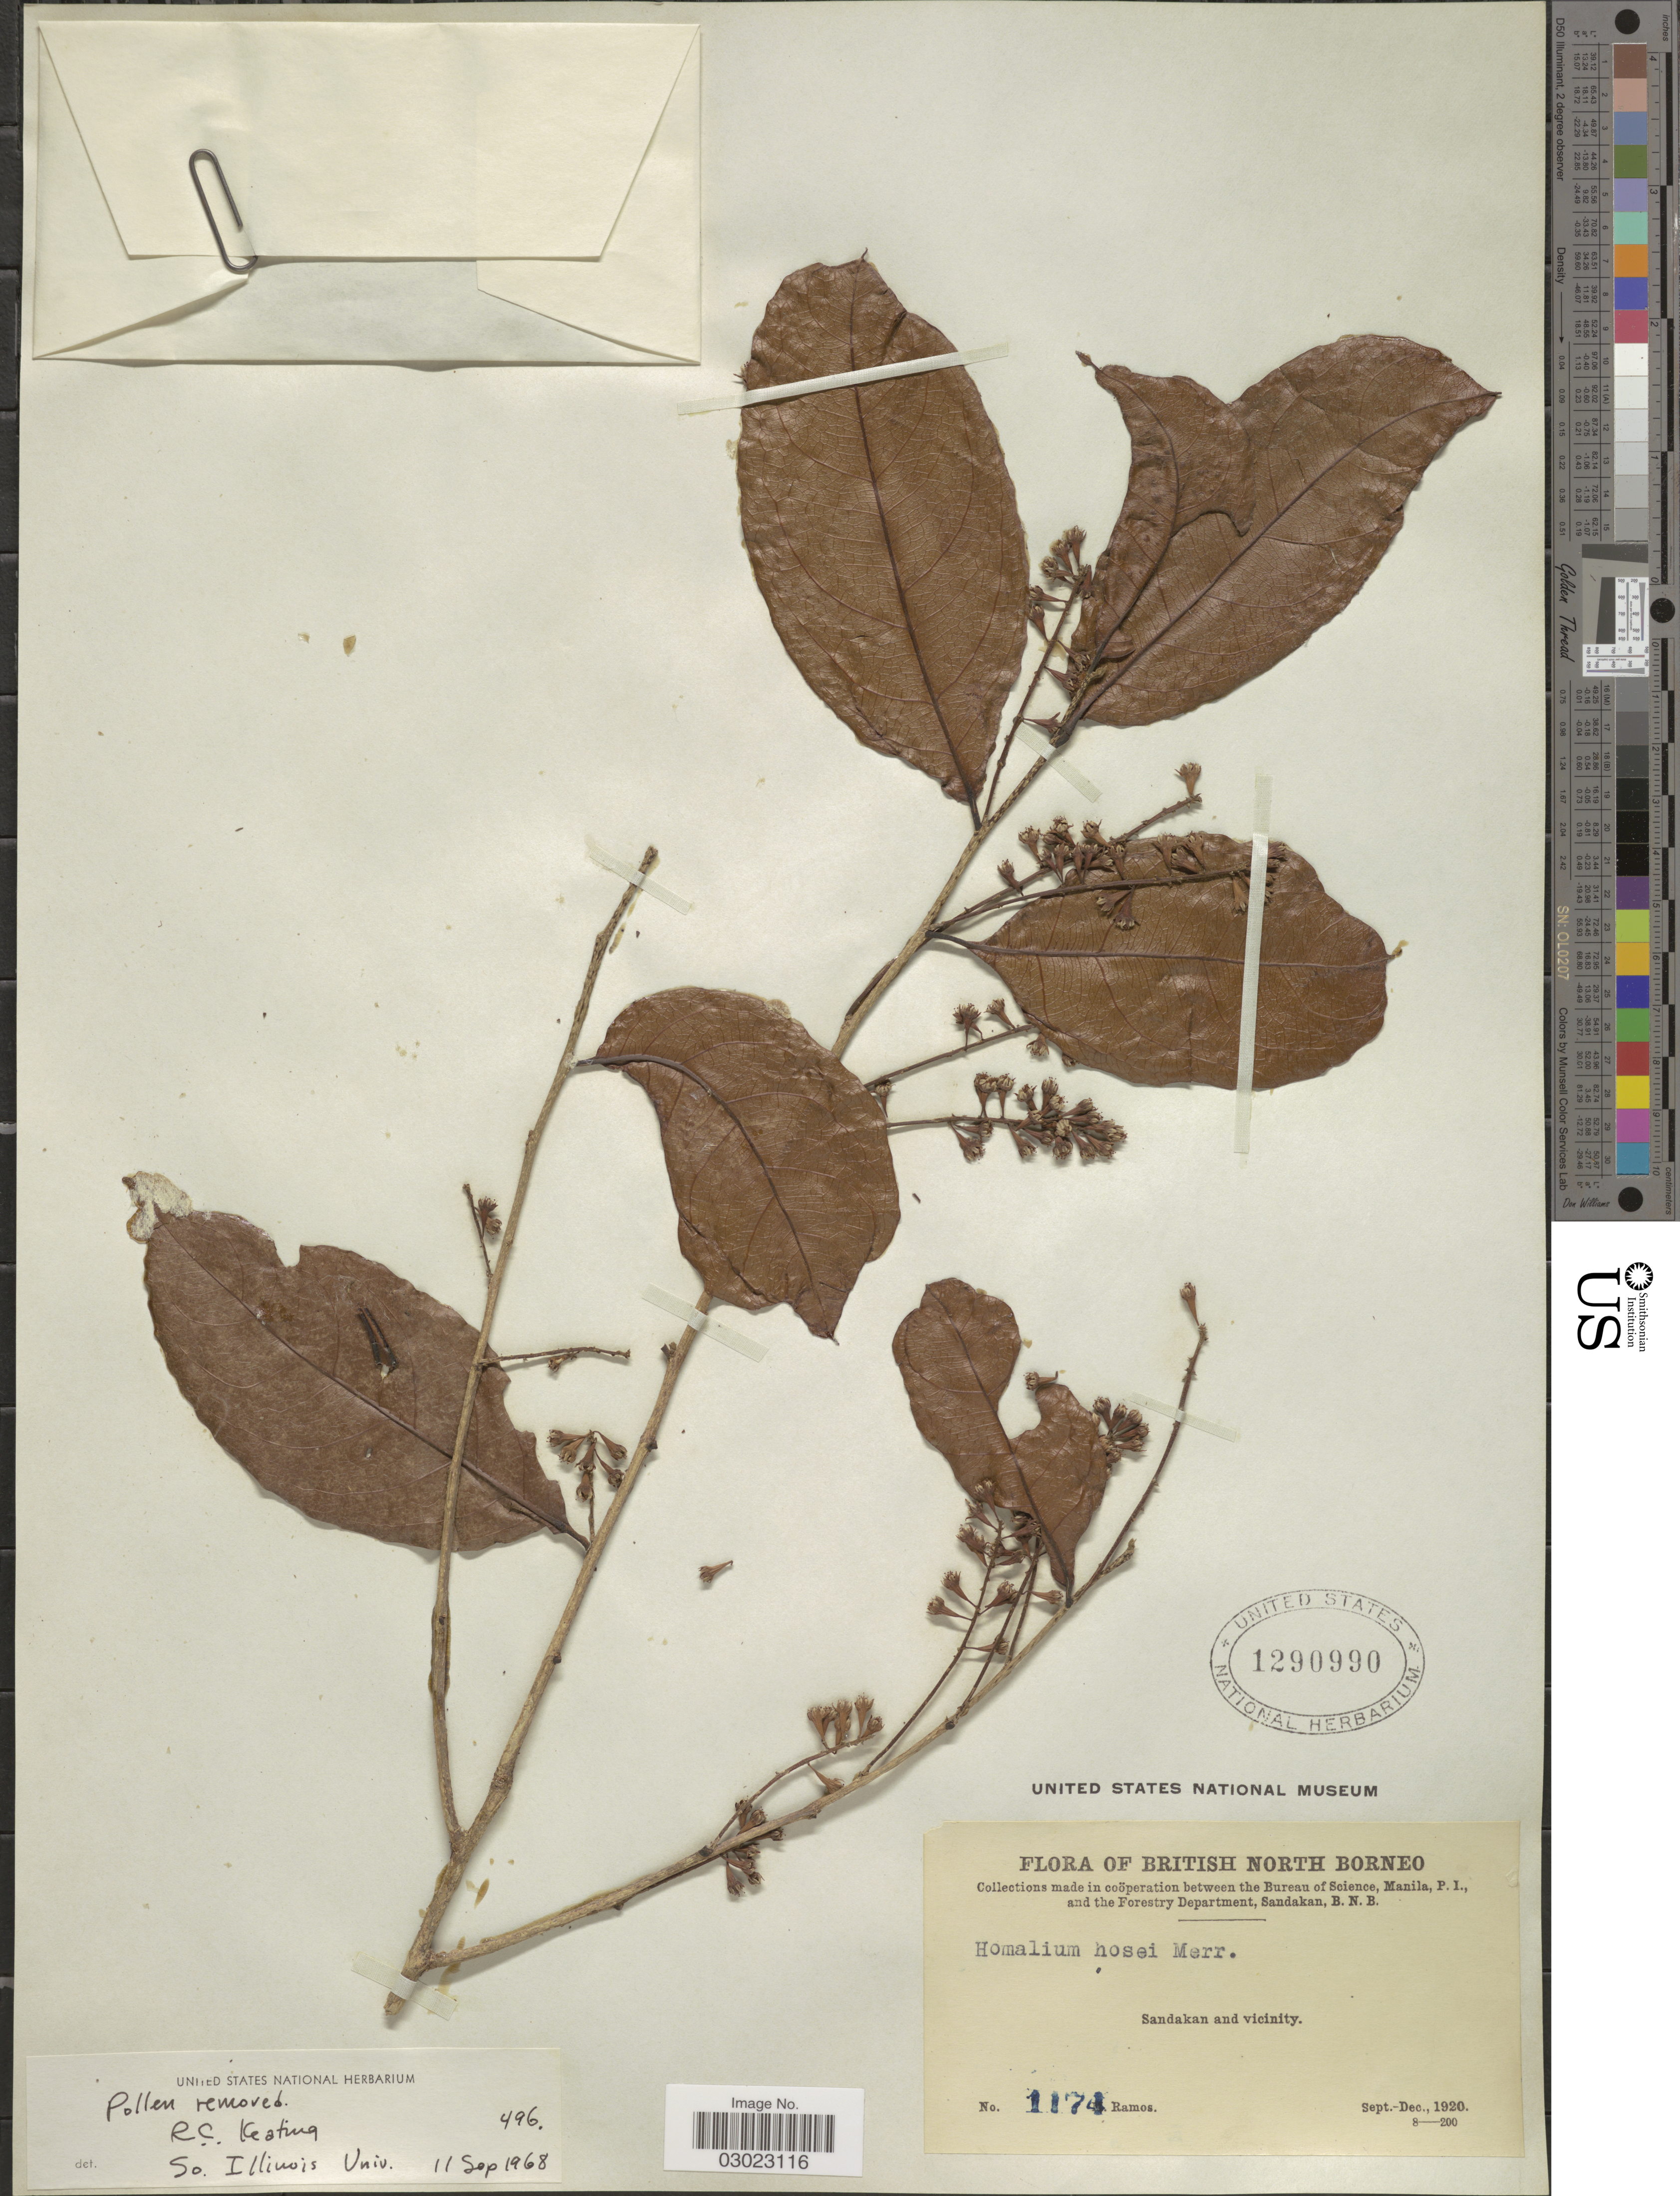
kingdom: Plantae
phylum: Tracheophyta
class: Magnoliopsida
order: Malpighiales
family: Salicaceae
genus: Homalium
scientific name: Homalium hosei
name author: Merr.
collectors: M. Ramos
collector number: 1174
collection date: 1920-09/1920-12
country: Malaysia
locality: British North Borneo. Sandakan and vicinity.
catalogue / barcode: US 1290990